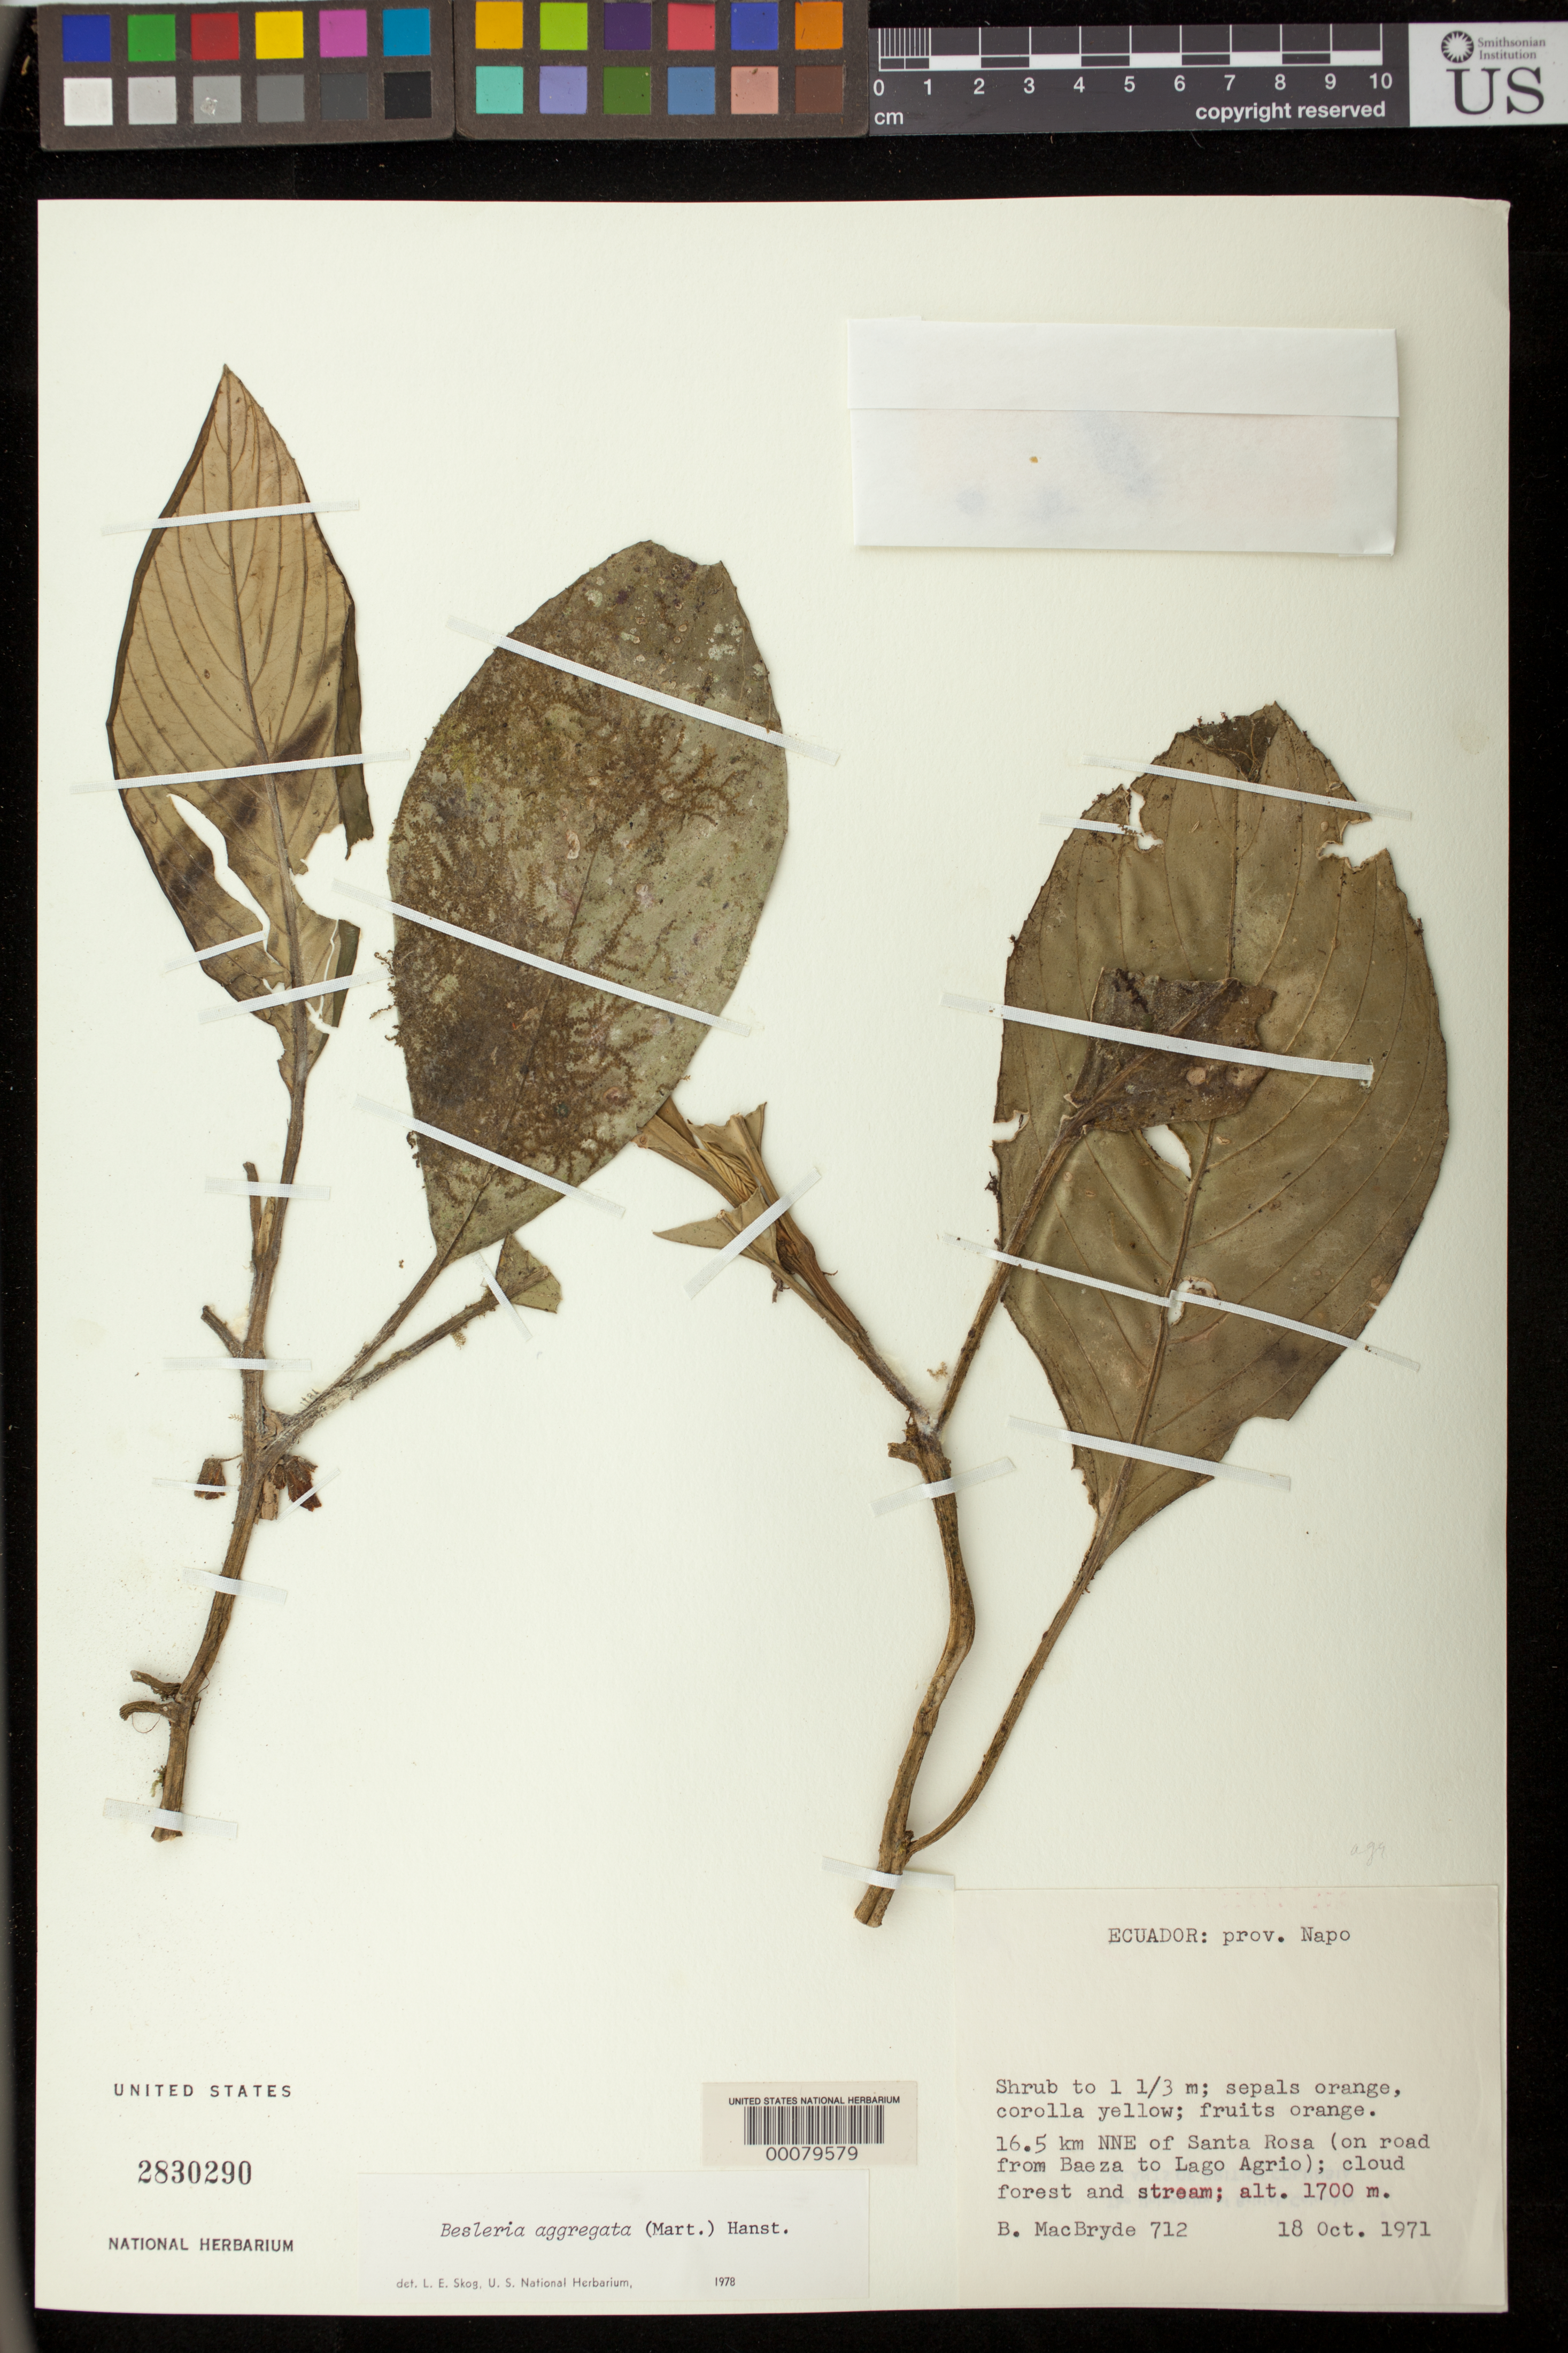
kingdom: Plantae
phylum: Tracheophyta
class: Magnoliopsida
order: Lamiales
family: Gesneriaceae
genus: Besleria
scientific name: Besleria aggregata var. aggregata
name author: (Mart.) Hanst.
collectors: B. MacBryde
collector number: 712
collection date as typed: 18 Oct 1971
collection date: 1971-10-18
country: Ecuador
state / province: Napo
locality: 16.5 km NNE of Santa Rosa (on road from Baeza to Lago Agrio)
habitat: Cloud forest and stream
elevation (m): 1700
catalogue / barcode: US 2830290